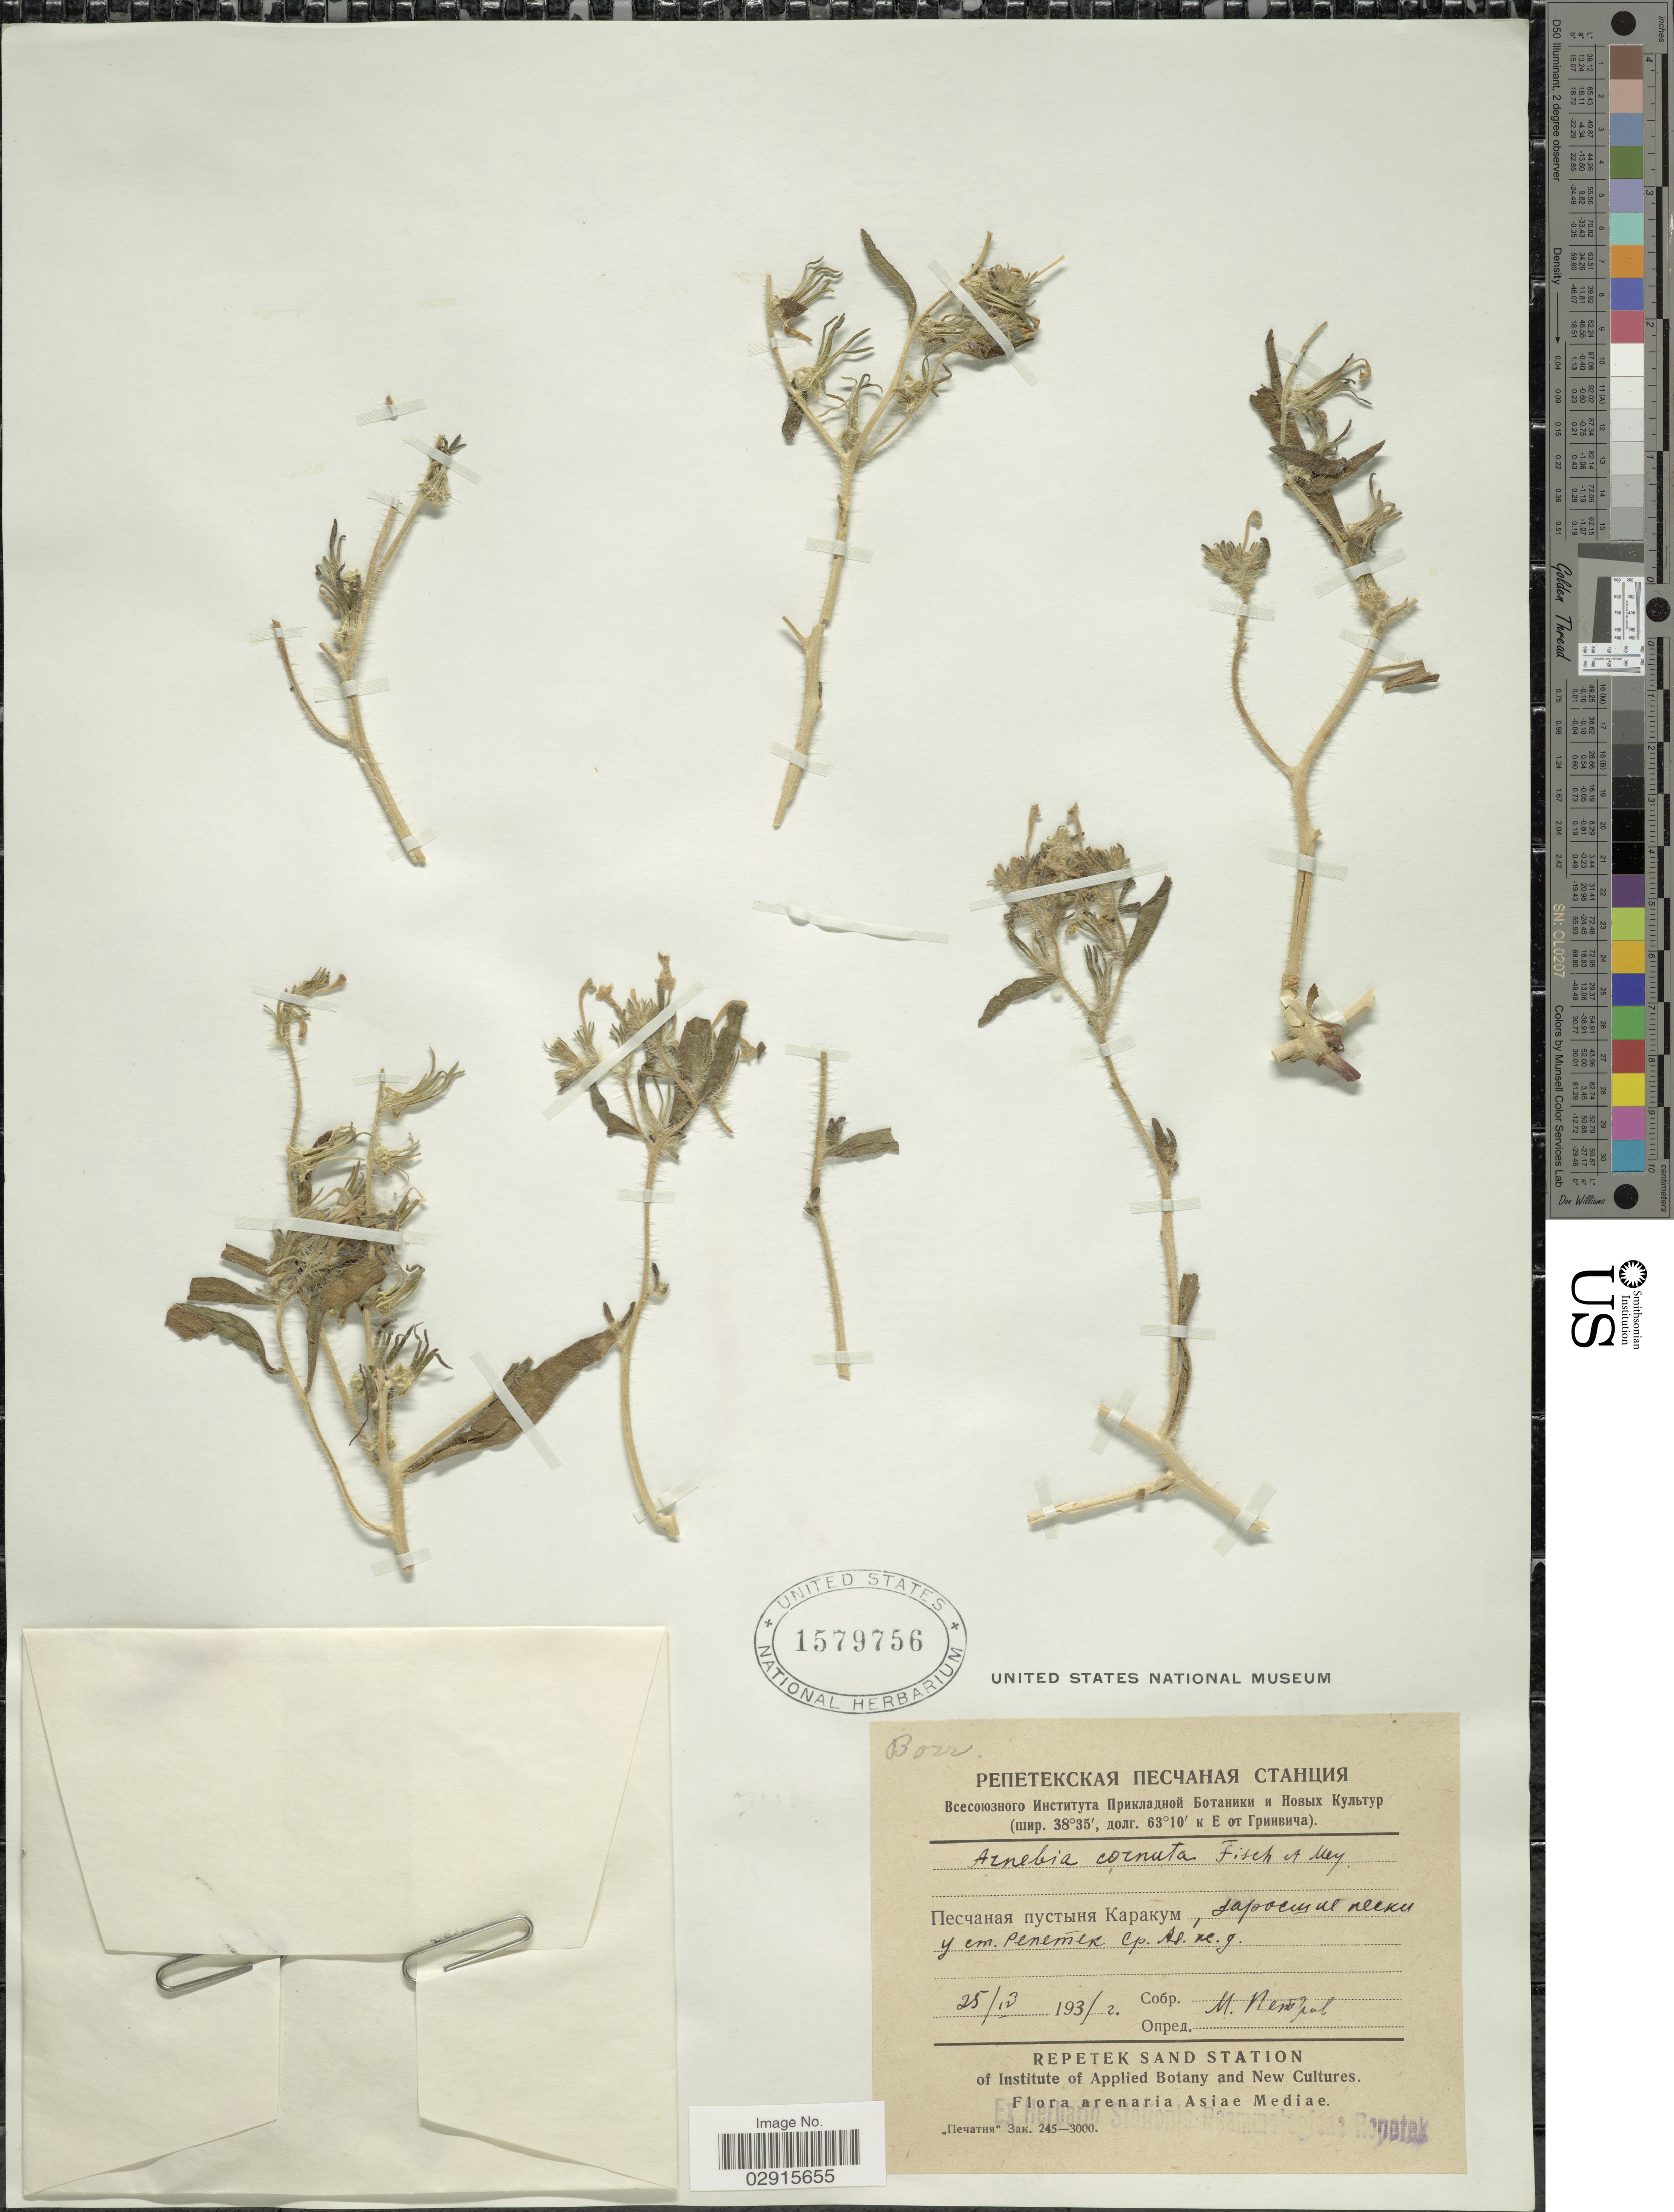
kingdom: Plantae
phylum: Tracheophyta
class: Magnoliopsida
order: Boraginales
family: Boraginaceae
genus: Arnebia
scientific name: Arnebia cornuta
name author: (Ledeb.) Fisch. & C.A. Mey.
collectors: M. Petrov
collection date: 1932-03-25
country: Turkmenistan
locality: Karakum Desert, near Repetek Station. Arenaria Asiae Mediae.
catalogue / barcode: US 1579756